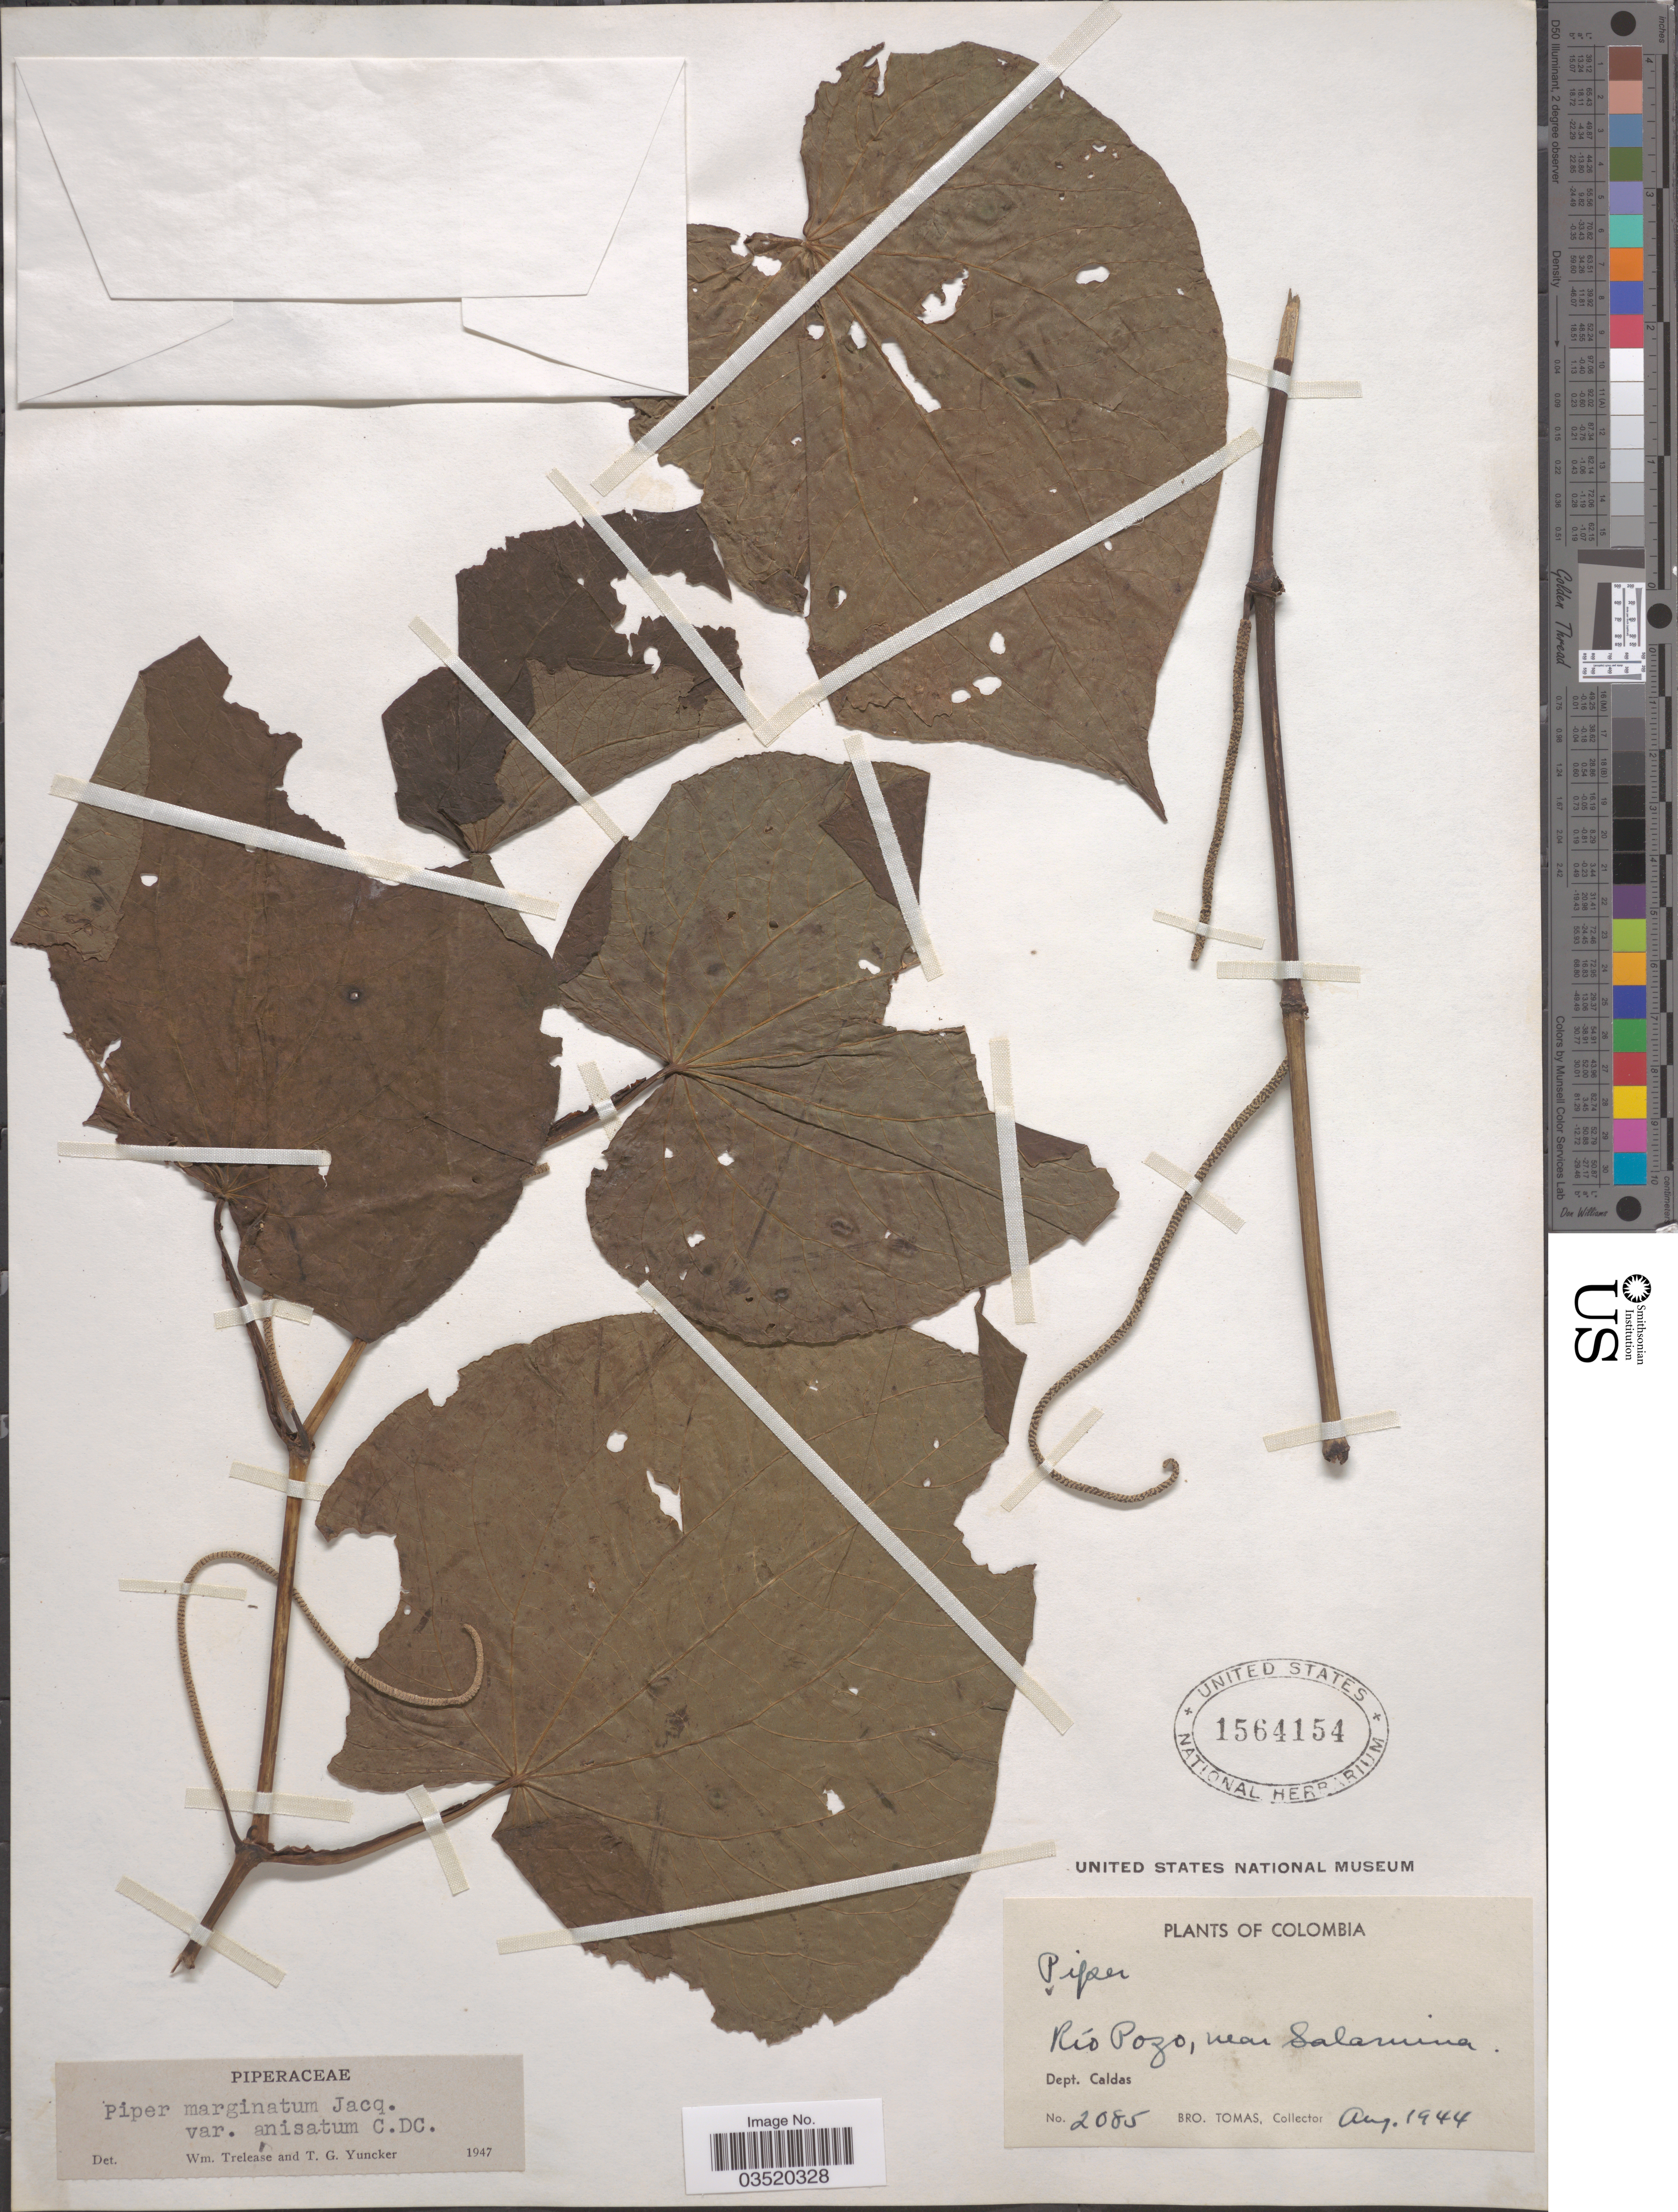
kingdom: Plantae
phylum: Tracheophyta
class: Magnoliopsida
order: Piperales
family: Piperaceae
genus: Piper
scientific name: Piper marginatum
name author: Jacq.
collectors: B. Tomas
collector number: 2085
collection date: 1944-08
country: Colombia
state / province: Caldas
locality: Río Pozo, near Salamina. Dept. Caldas.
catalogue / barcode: US 1564154